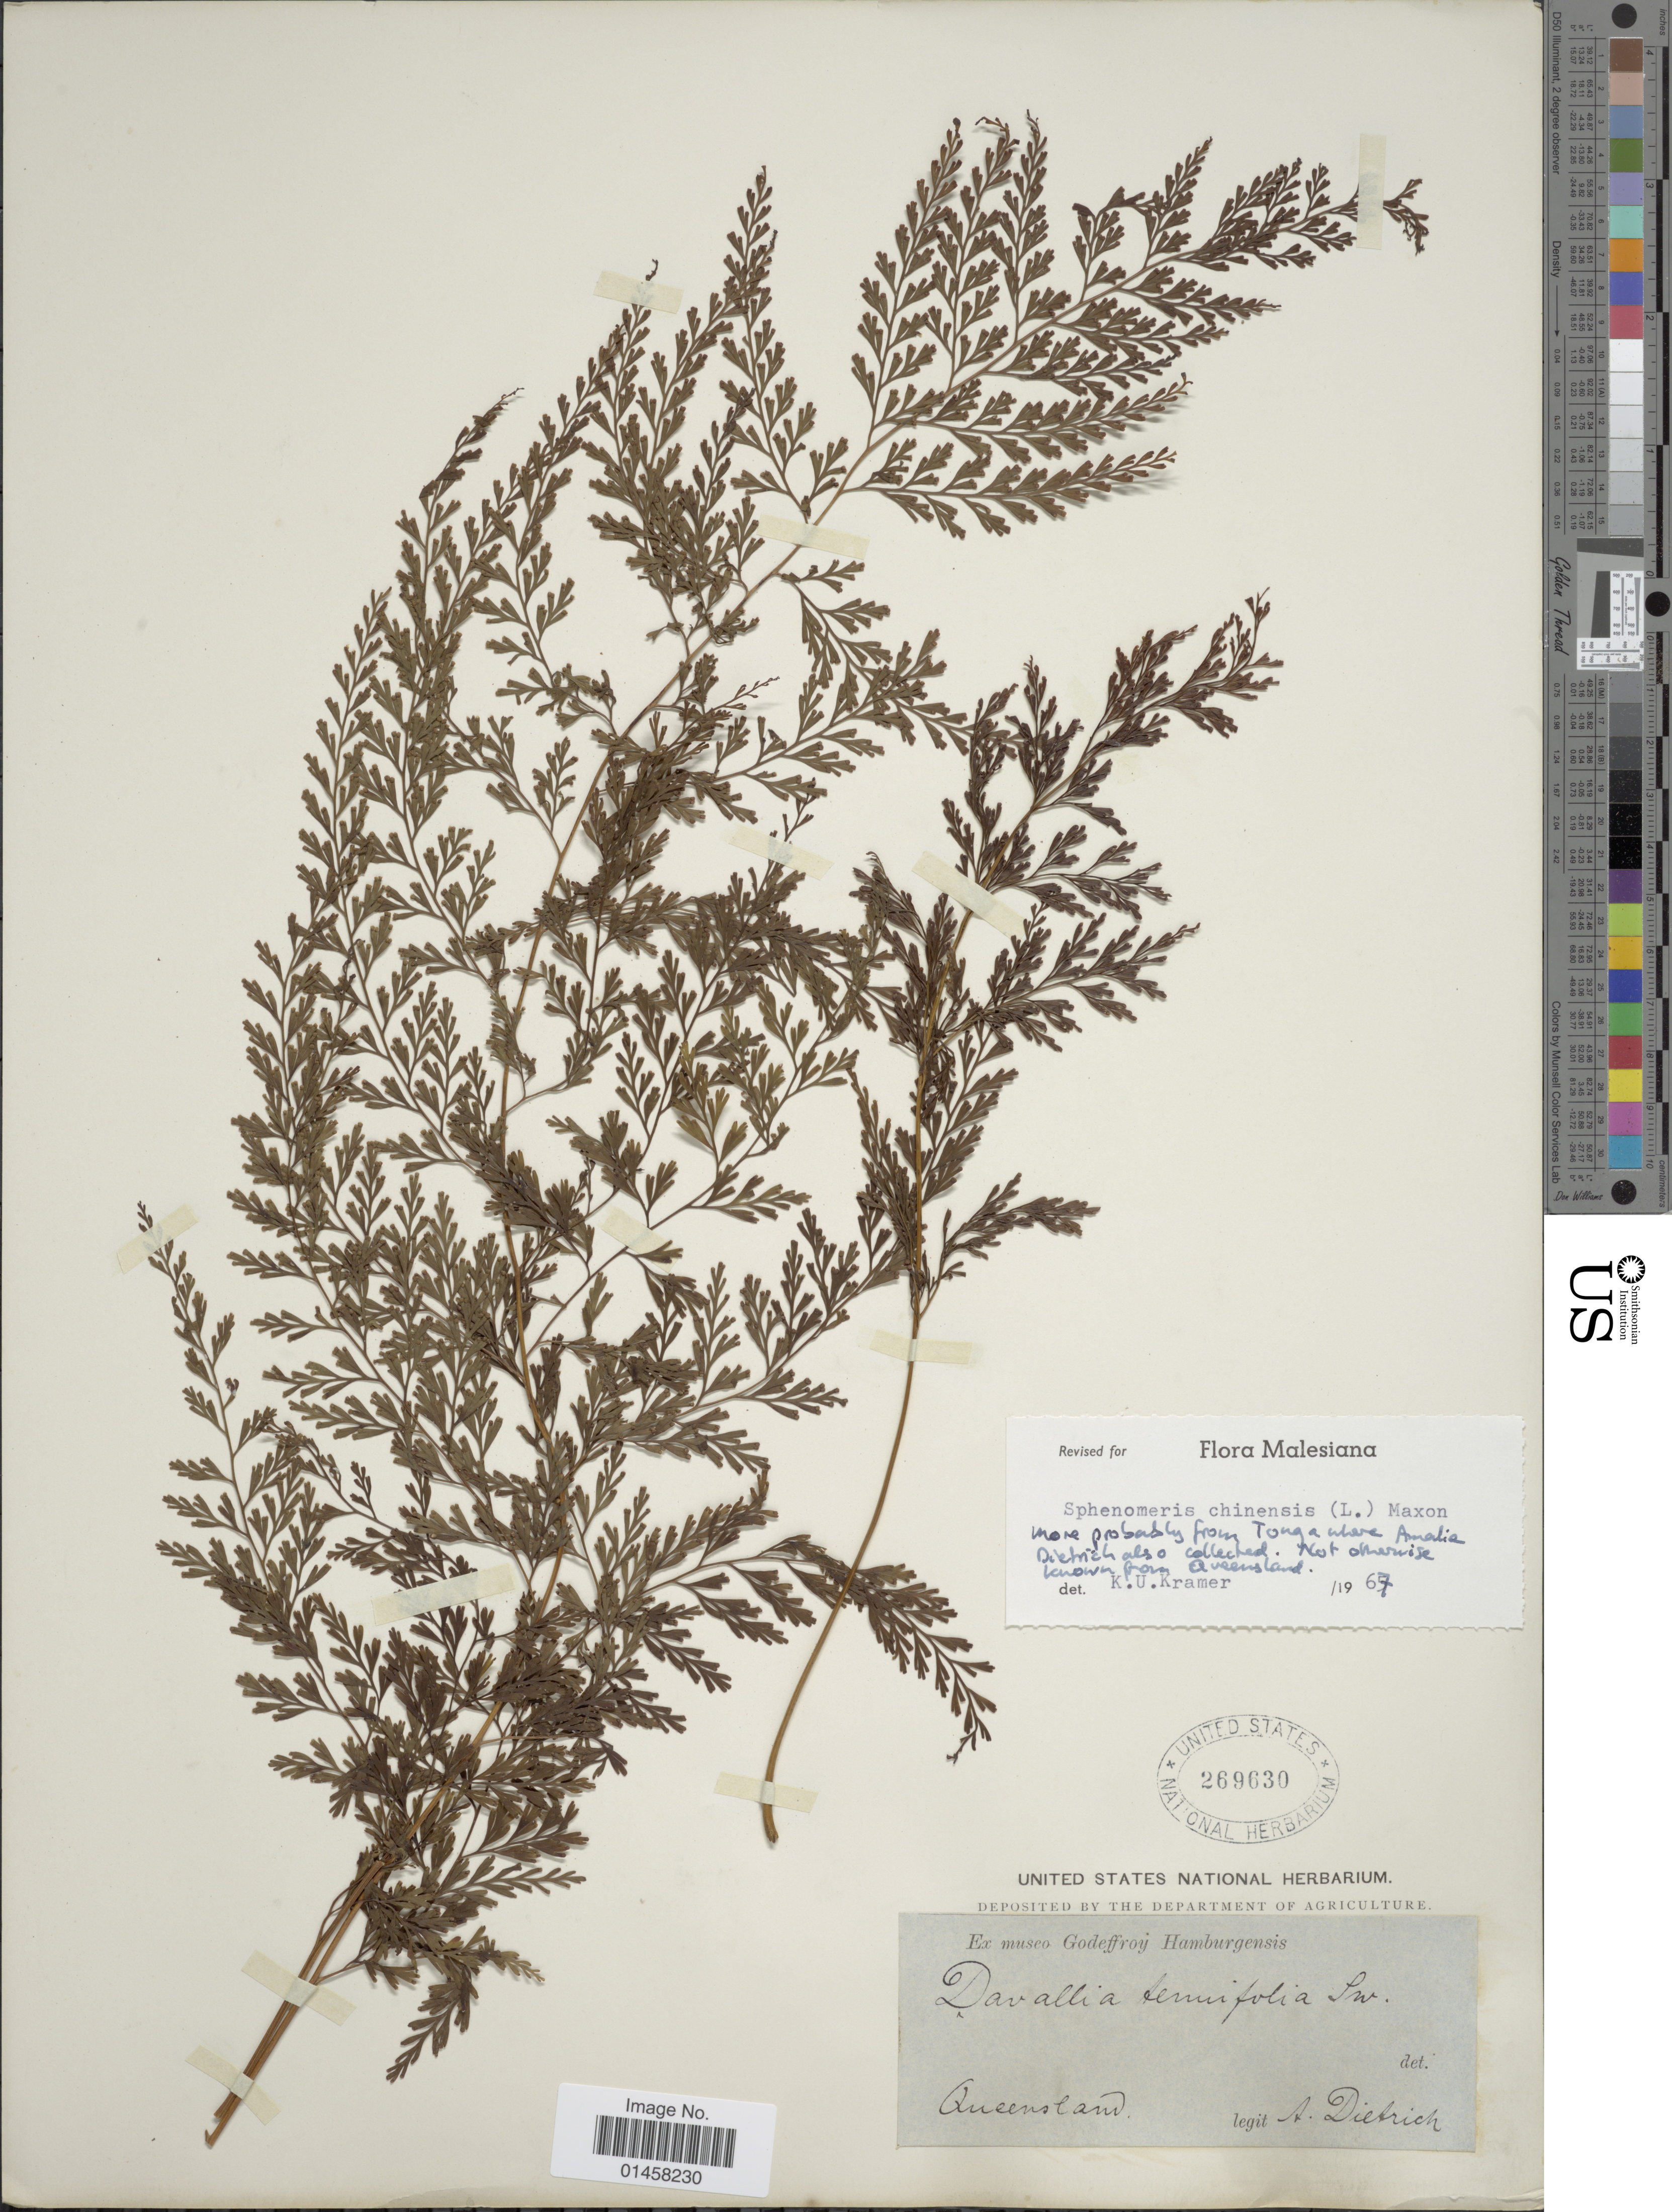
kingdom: Plantae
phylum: Tracheophyta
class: Polypodiopsida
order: Polypodiales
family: Lindsaeaceae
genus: Sphenomeris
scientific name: Sphenomeris chinensis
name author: (L.) Maxon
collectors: A. Dietrich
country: Australia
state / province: Queensland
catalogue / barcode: US 269630